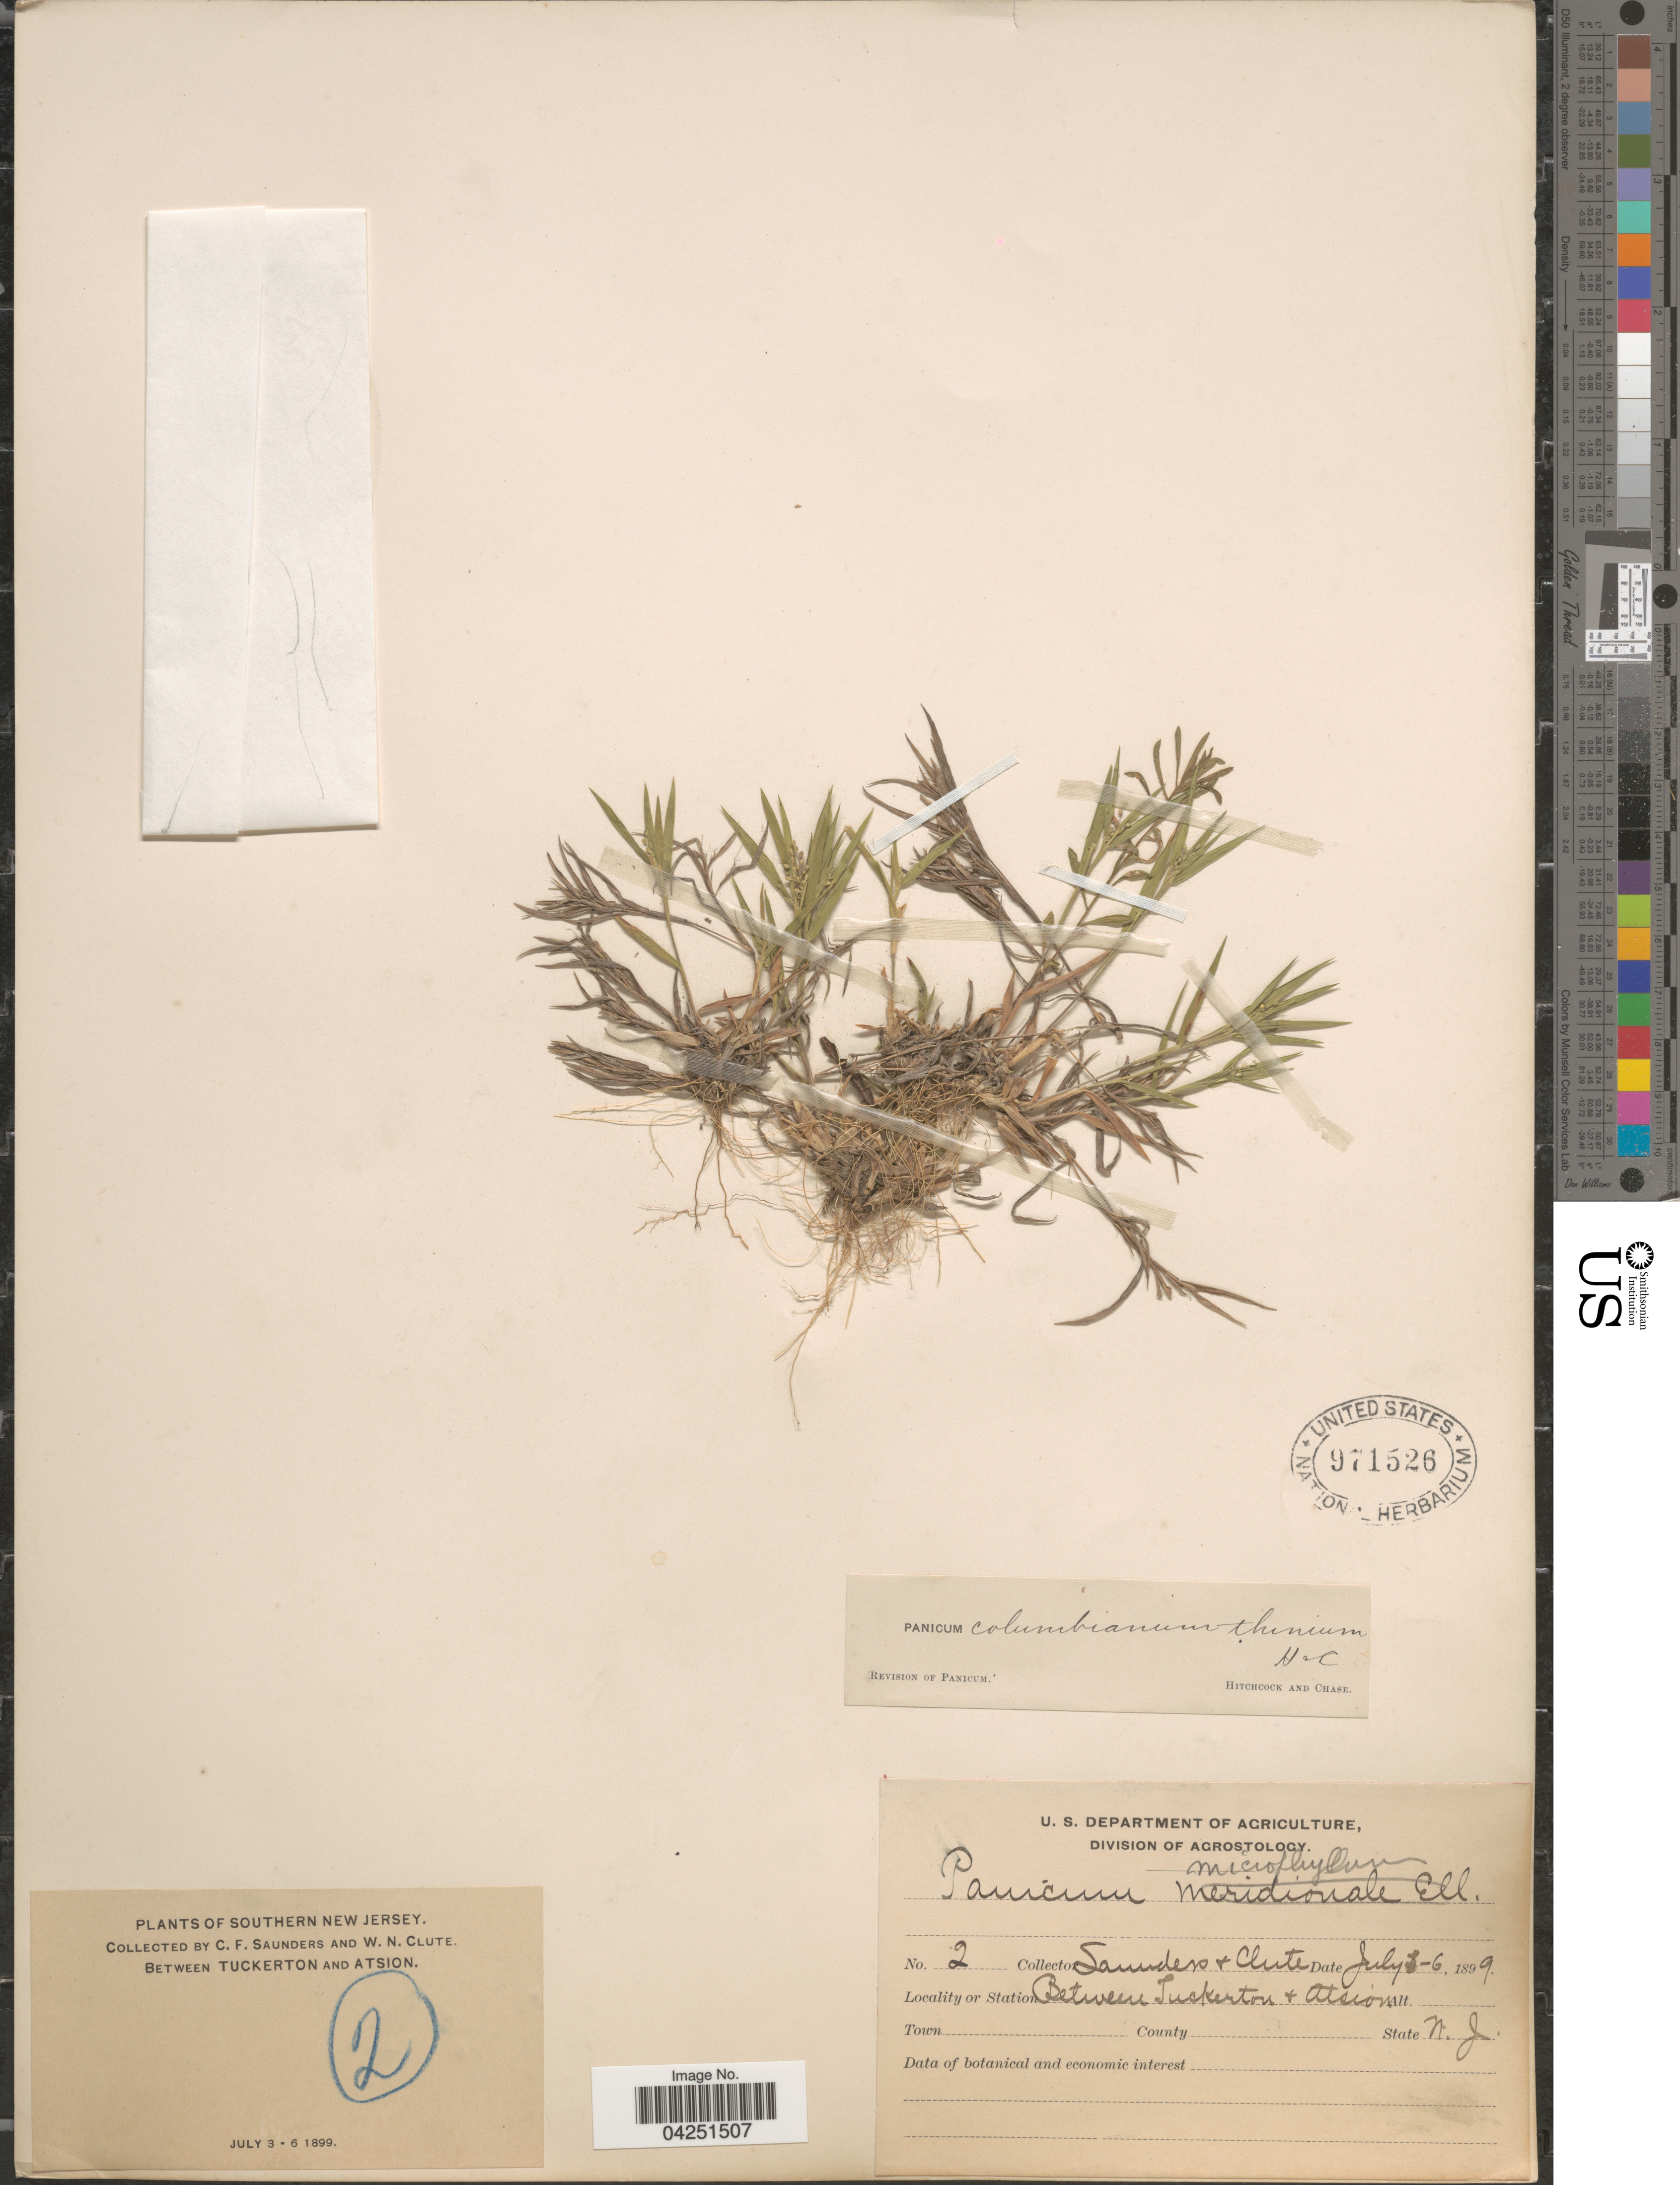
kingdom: Plantae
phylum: Tracheophyta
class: Liliopsida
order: Poales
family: Poaceae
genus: Dichanthelium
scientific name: Dichanthelium acuminatum var. acuminatum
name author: (Sw.) Gould & C.A. Clark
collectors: C.F. Saunders & W. N. Clute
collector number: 2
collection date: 1899-07-03/1899-07-06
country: United States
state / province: New Jersey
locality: Southern New Jersey. Between Tuckerton and Atsion.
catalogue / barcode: US 971526